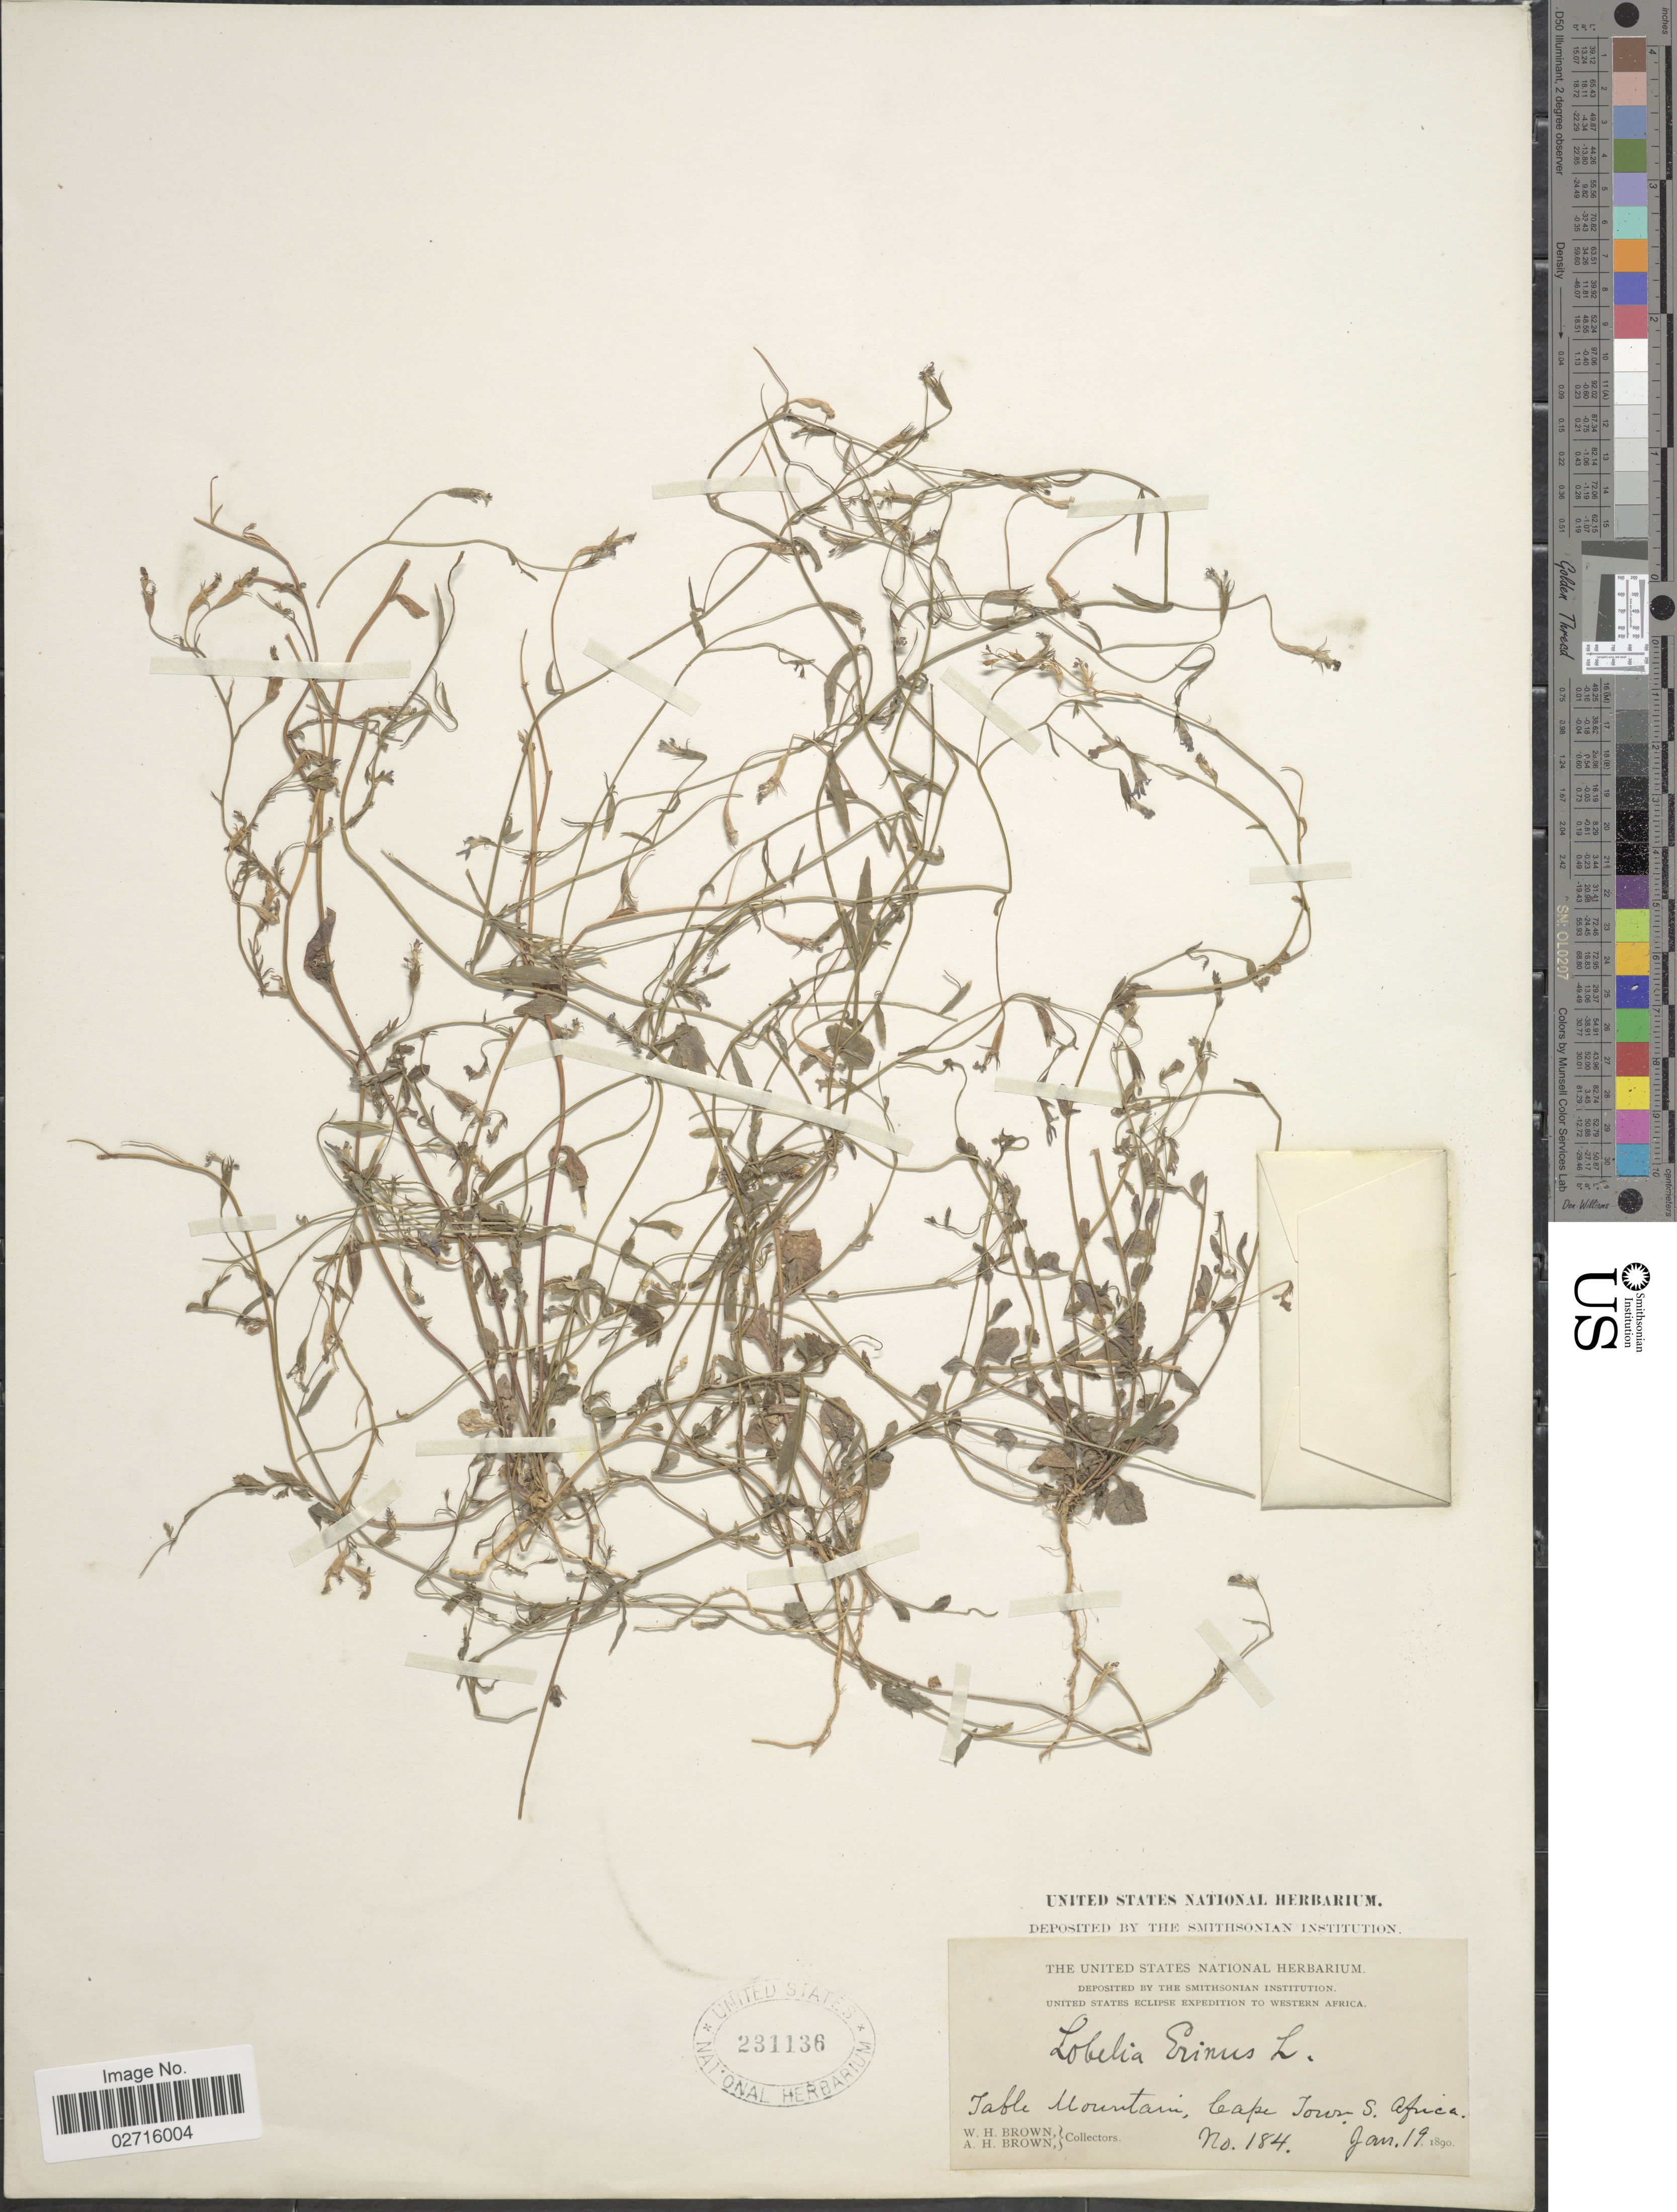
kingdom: Plantae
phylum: Tracheophyta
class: Magnoliopsida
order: Asterales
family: Campanulaceae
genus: Lobelia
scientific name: Lobelia erinus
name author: L.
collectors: W. H. Brown & A. H. Brown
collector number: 184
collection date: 1890-01-19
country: South Africa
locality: Table Mountain, Cape Town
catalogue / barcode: US 231136